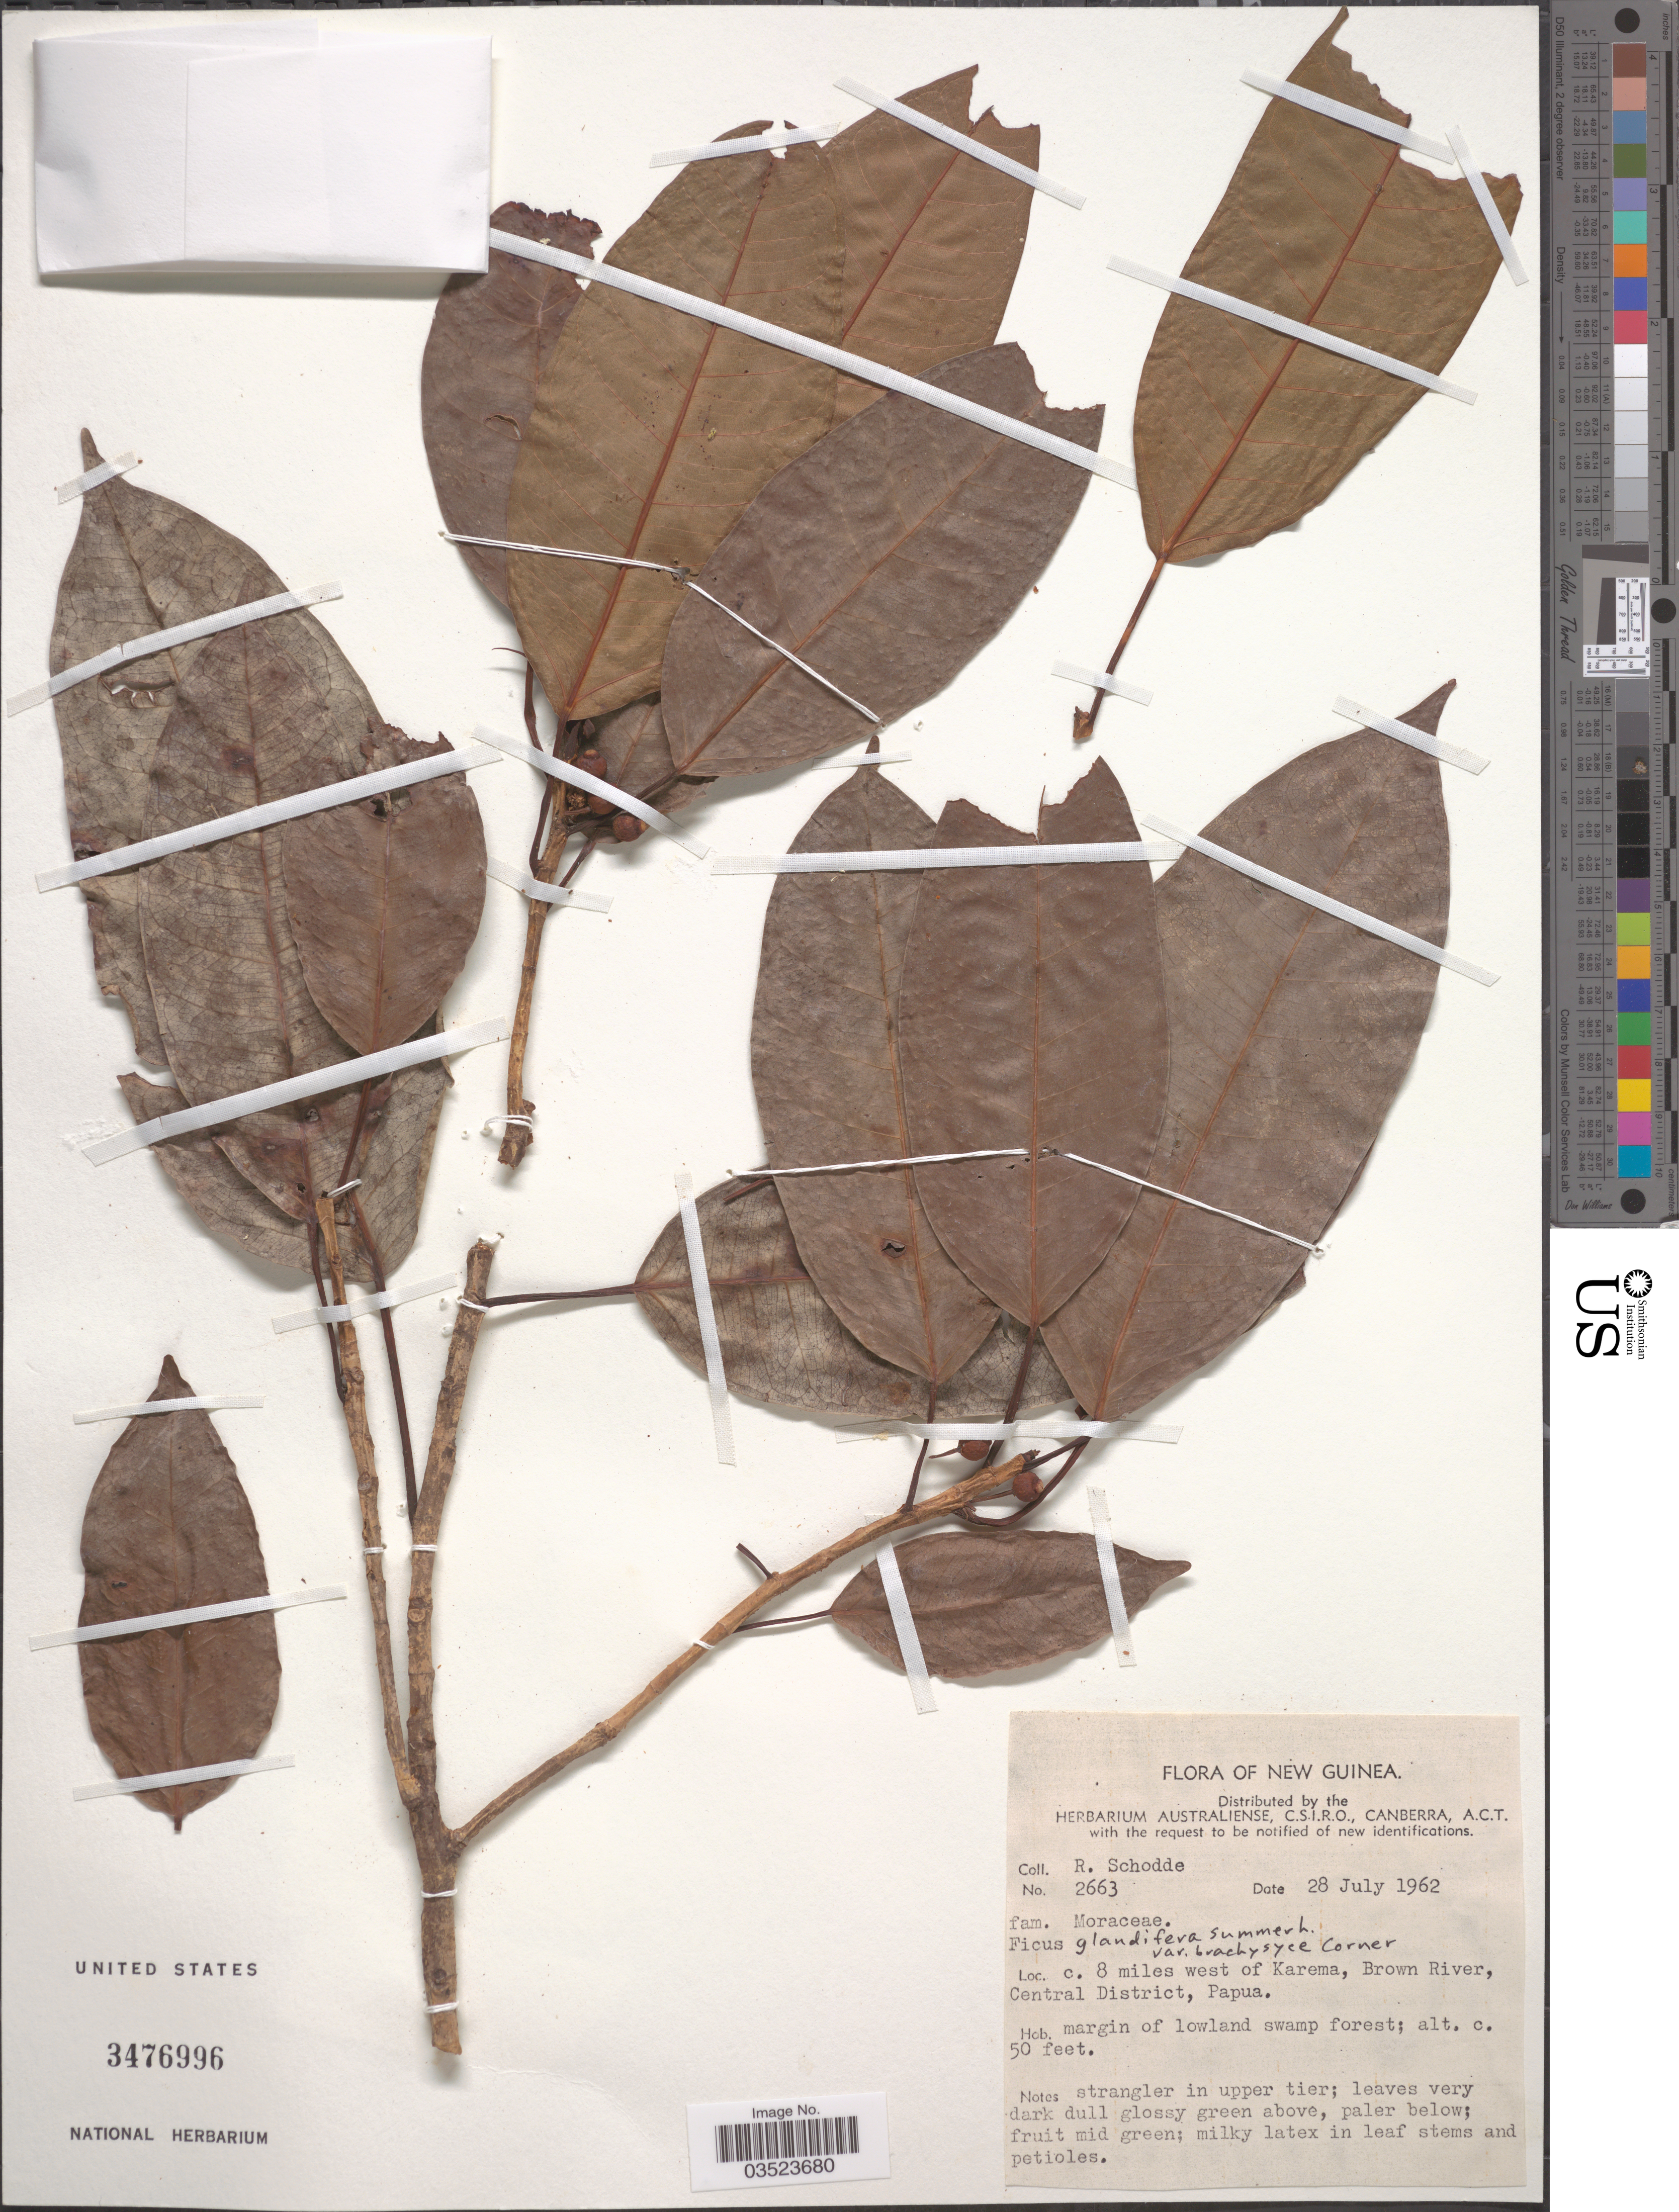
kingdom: Plantae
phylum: Tracheophyta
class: Magnoliopsida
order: Rosales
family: Moraceae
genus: Ficus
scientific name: Ficus glandifera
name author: Summerh.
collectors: R. Schodde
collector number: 2663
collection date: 1962-07-28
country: Papua New Guinea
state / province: Central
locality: New Guinea. C. 8 miles west of Karema, Brown River, Central District, Papua.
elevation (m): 15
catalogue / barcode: US 3476996